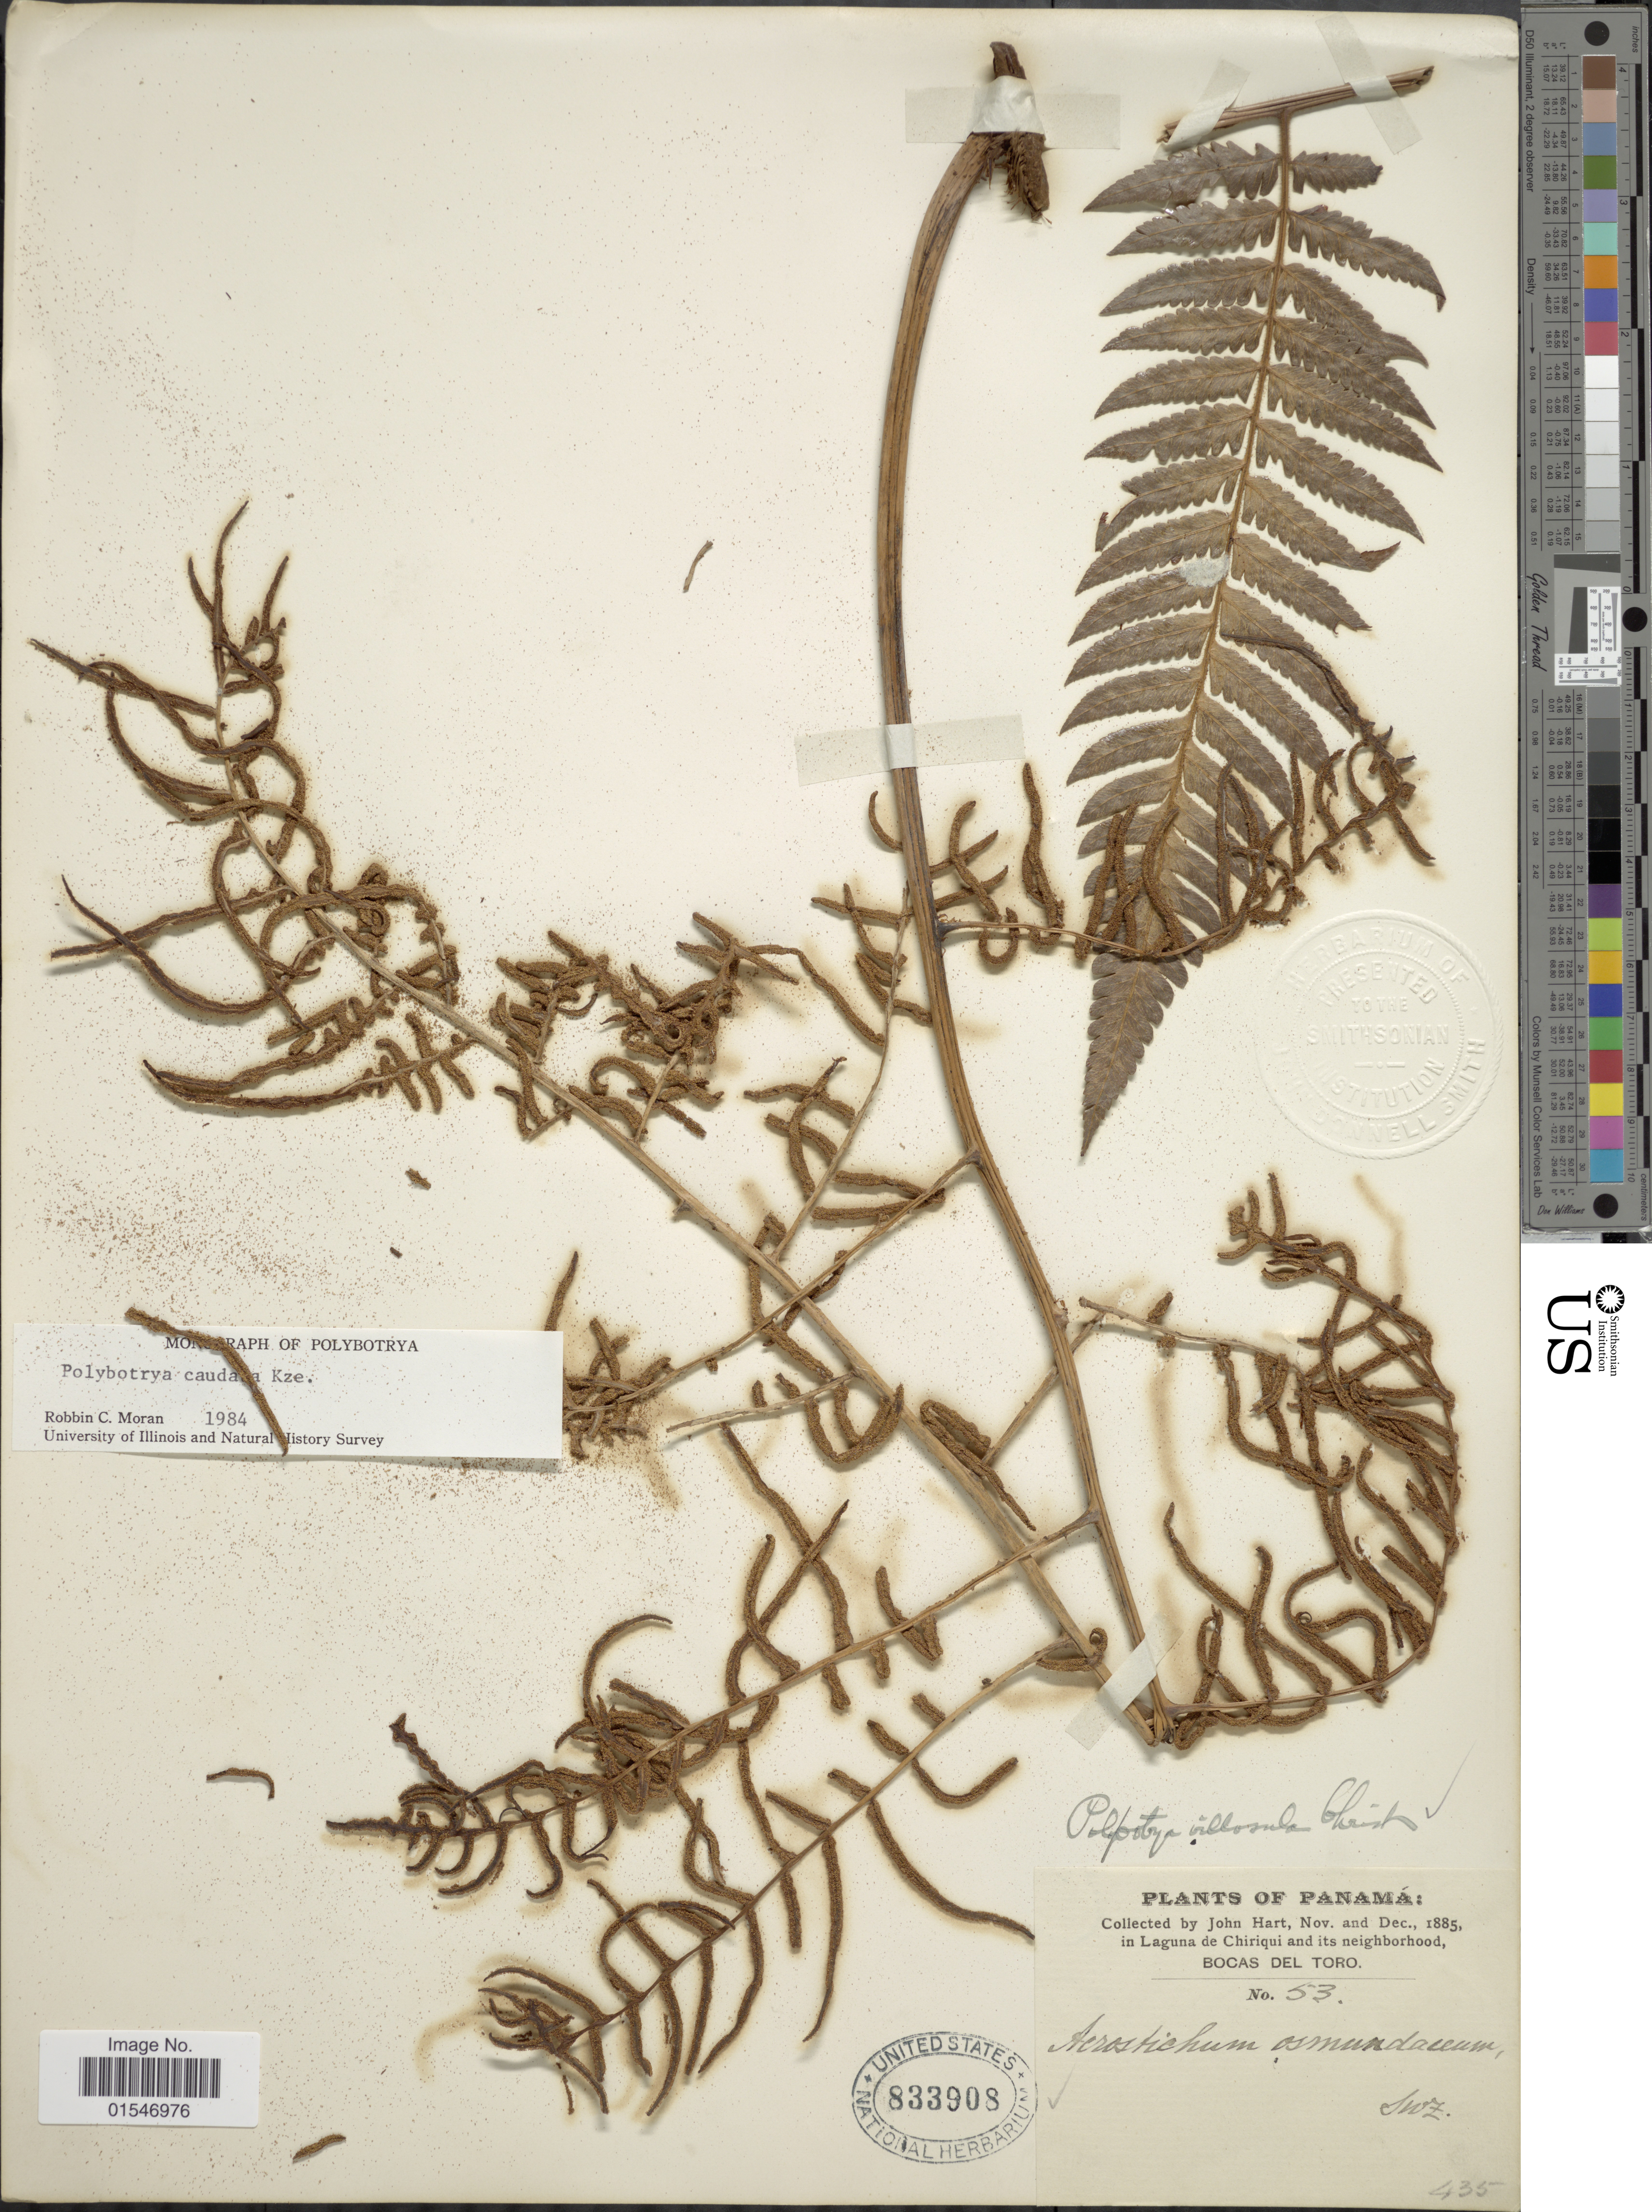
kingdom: Plantae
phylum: Tracheophyta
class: Polypodiopsida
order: Polypodiales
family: Dryopteridaceae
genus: Polybotrya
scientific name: Polybotrya caudata f. caudata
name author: Kunze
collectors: J. H. Hart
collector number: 53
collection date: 1885-11/1885-12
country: Panama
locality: Panamá, Laguna de Chiriqui and its neighborhood, Bocas del Toro.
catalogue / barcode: US 833908